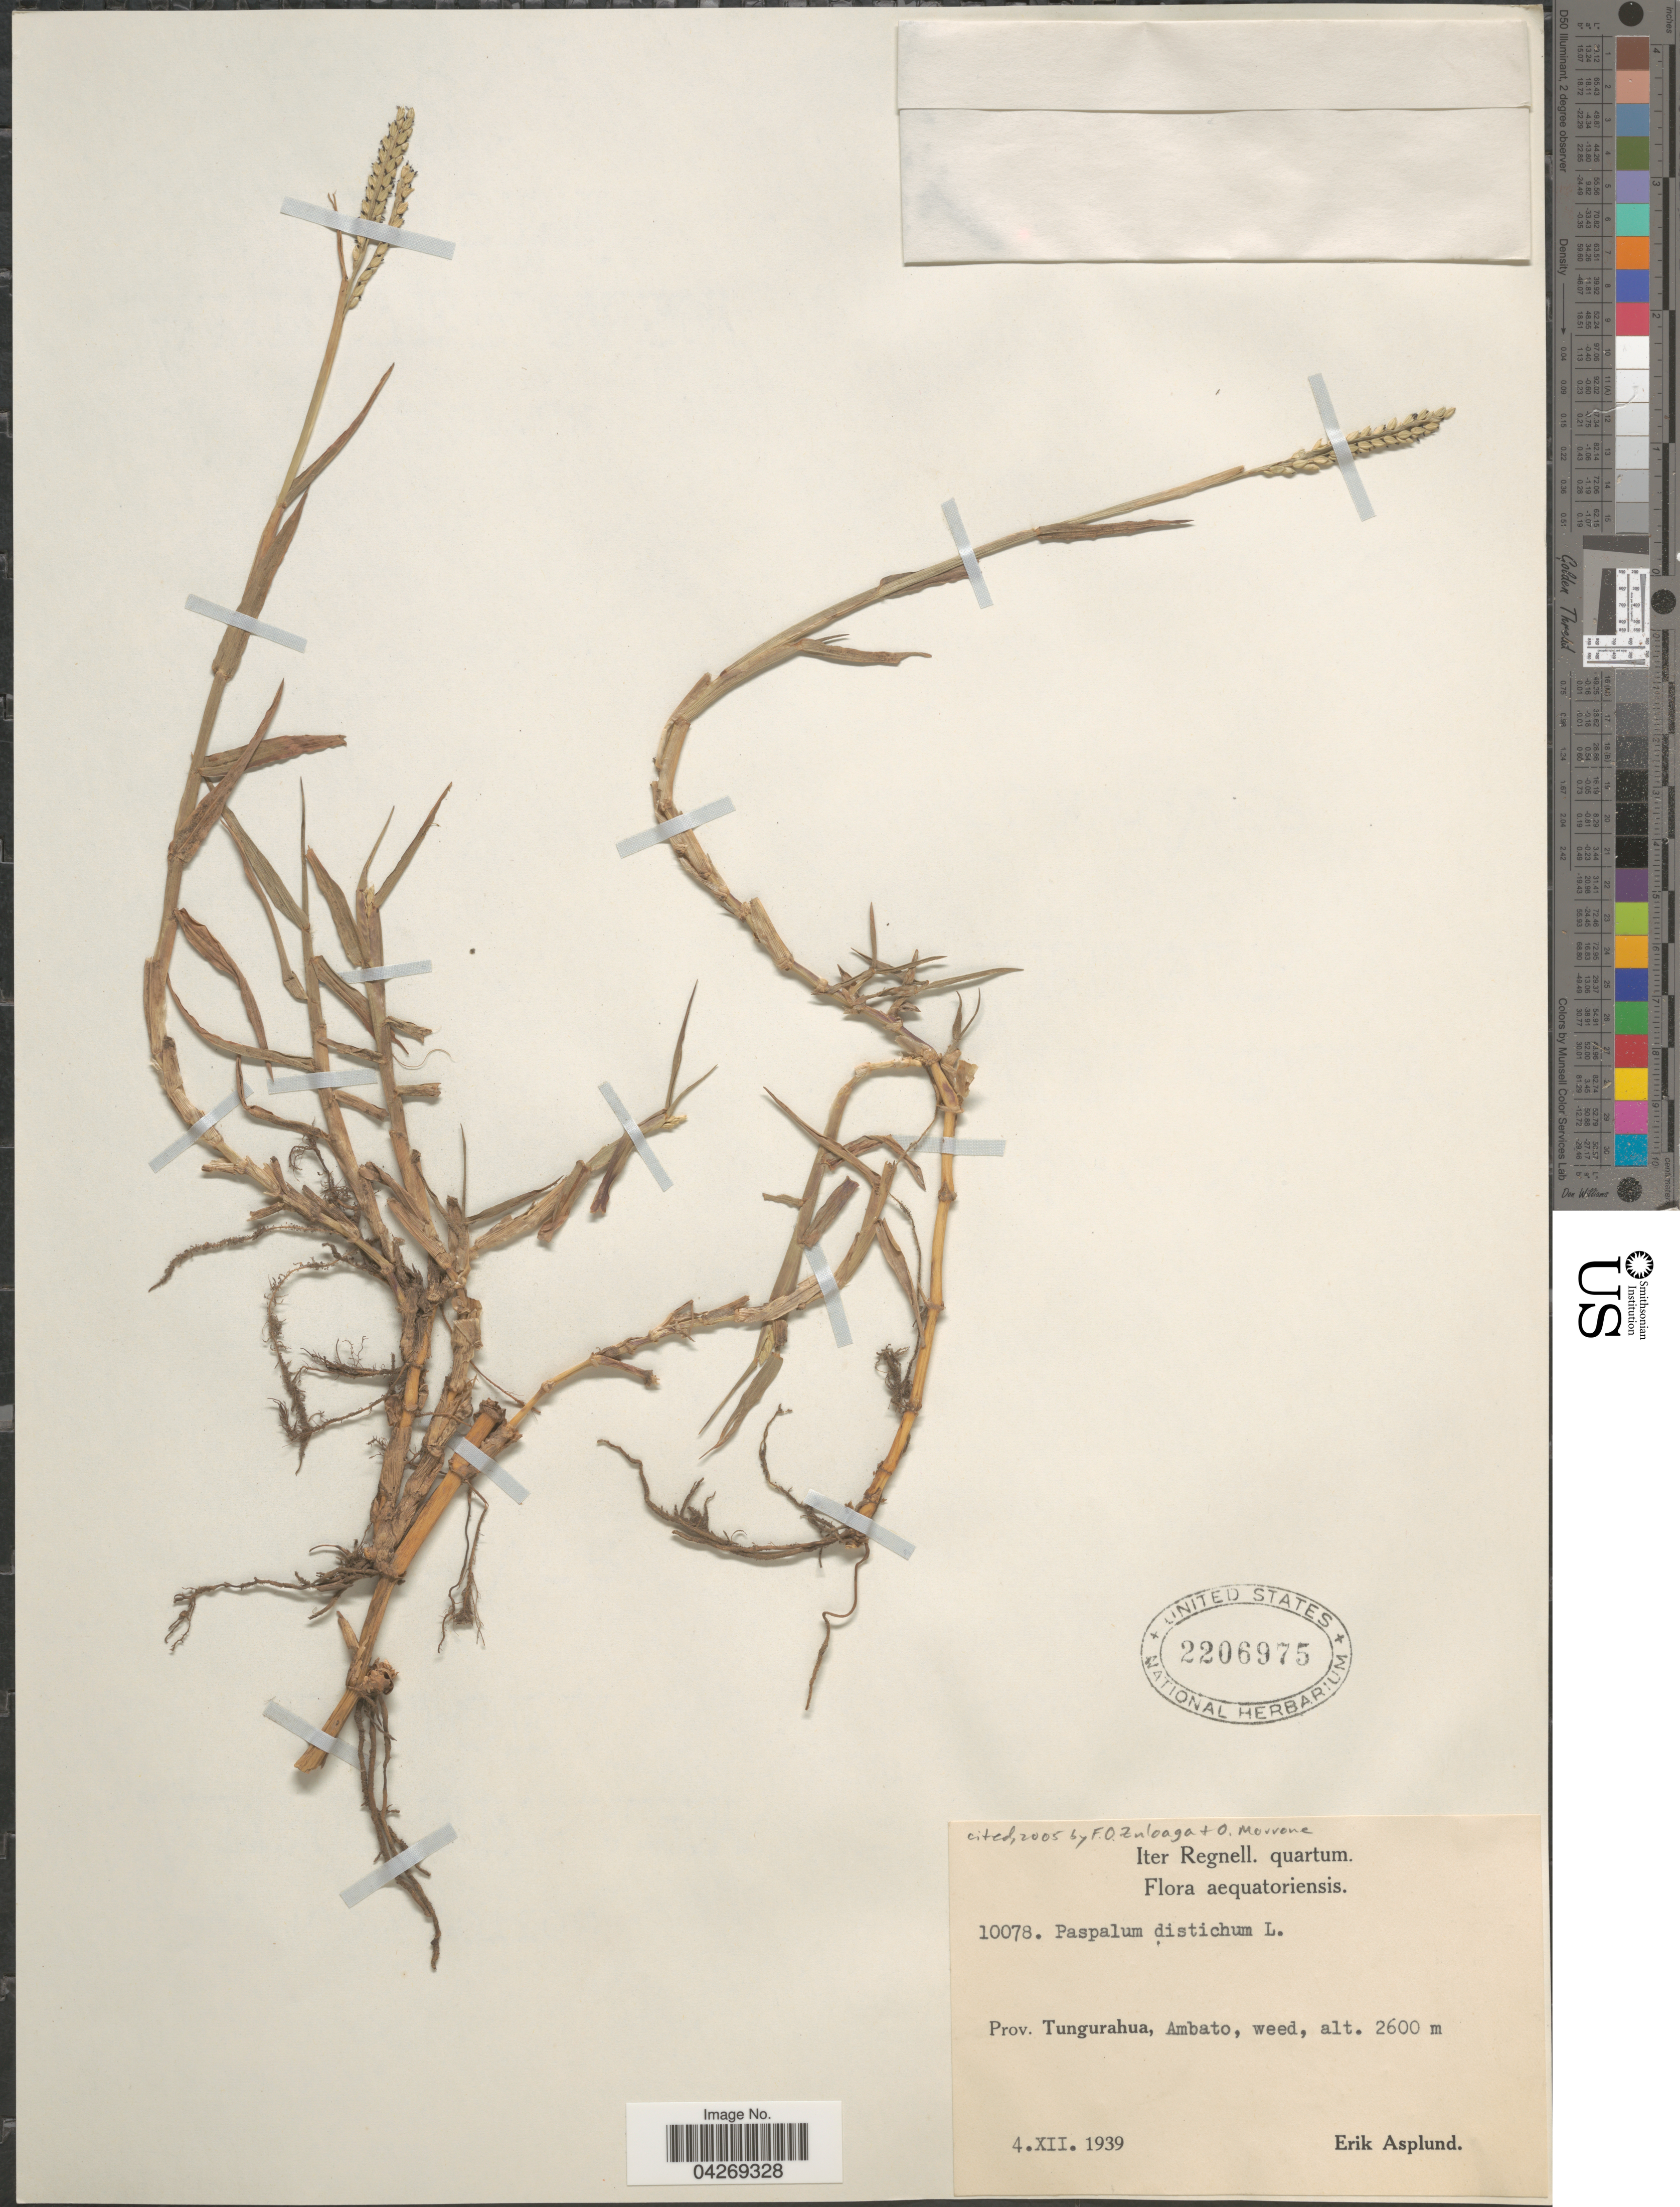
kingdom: Plantae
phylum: Tracheophyta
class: Liliopsida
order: Poales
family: Poaceae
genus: Paspalum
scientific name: Paspalum distichum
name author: L.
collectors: E. Asplund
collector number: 10078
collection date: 1939-12-04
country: Ecuador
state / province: Tungurahua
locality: Iter Regnell. quartum. Ambato, weed.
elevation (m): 2600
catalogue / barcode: US 2206975